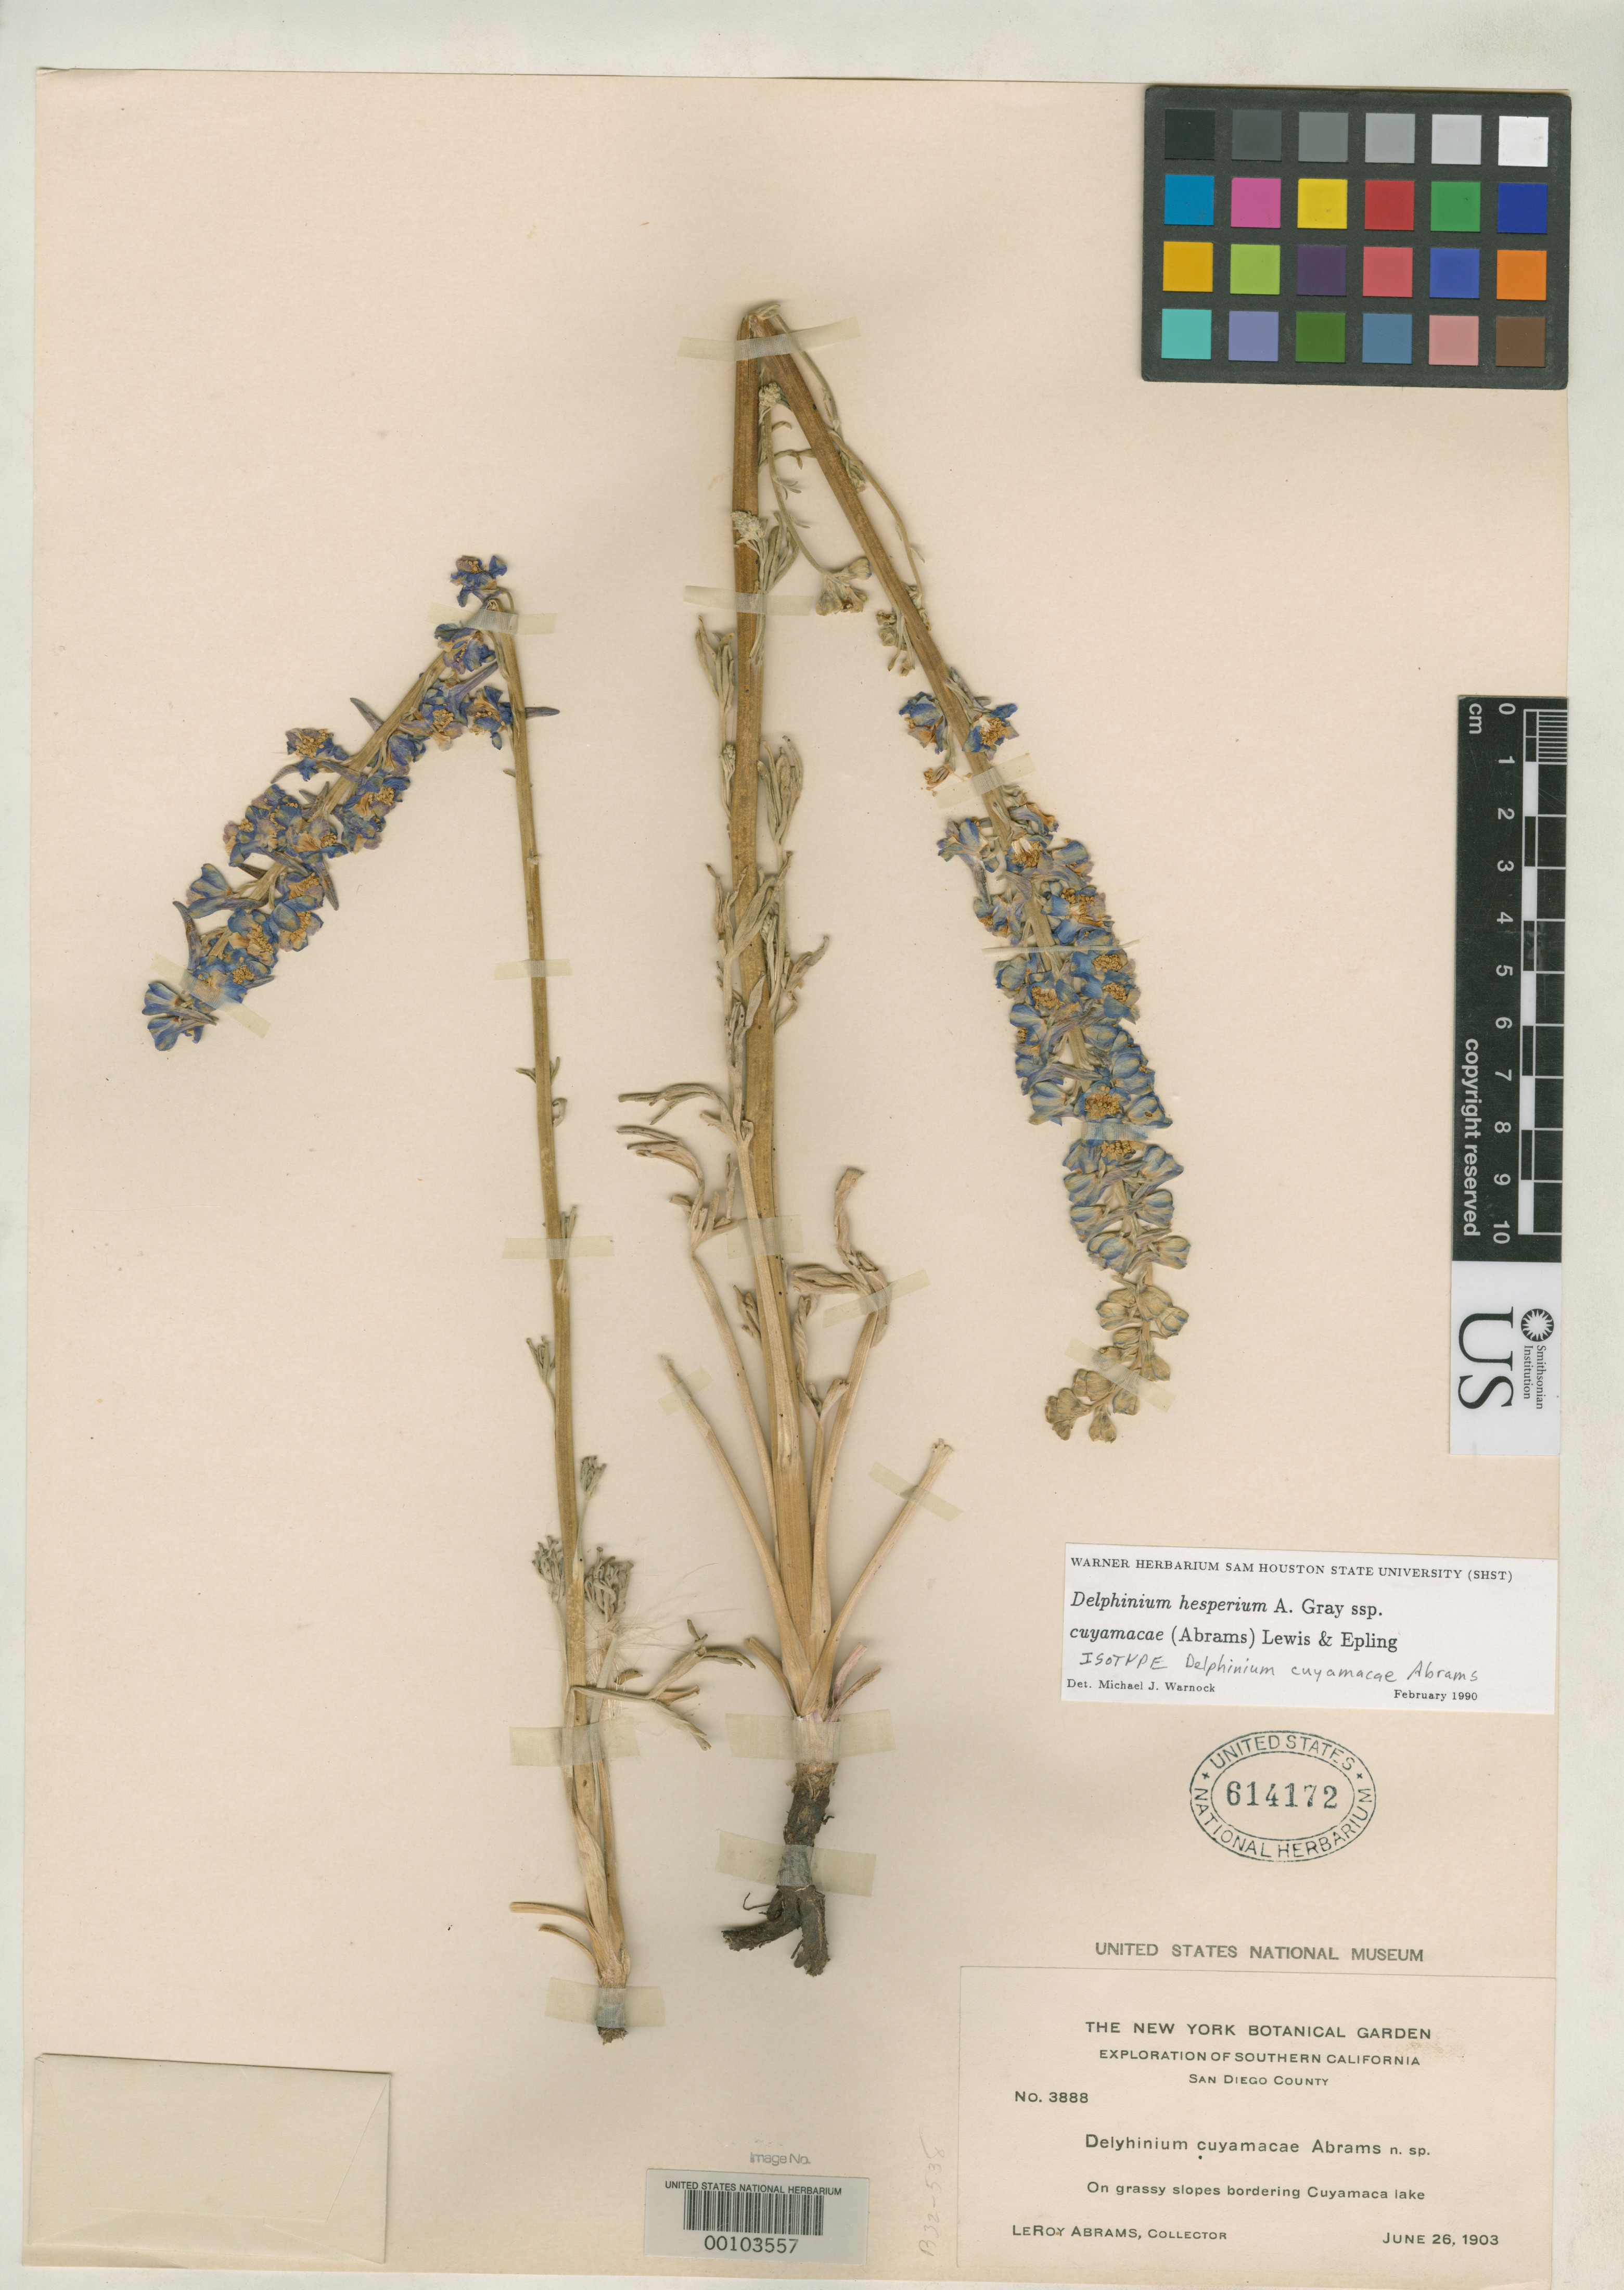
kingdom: Plantae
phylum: Tracheophyta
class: Magnoliopsida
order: Ranunculales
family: Ranunculaceae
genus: Delphinium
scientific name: Delphinium cuyamacae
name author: Abrams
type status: Isotype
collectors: L. Abrams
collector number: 3888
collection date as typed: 26 Jun 1903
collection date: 1903-06-26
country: United States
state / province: California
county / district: San Diego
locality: Cuyamaca Lake.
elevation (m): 1550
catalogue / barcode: US 614172